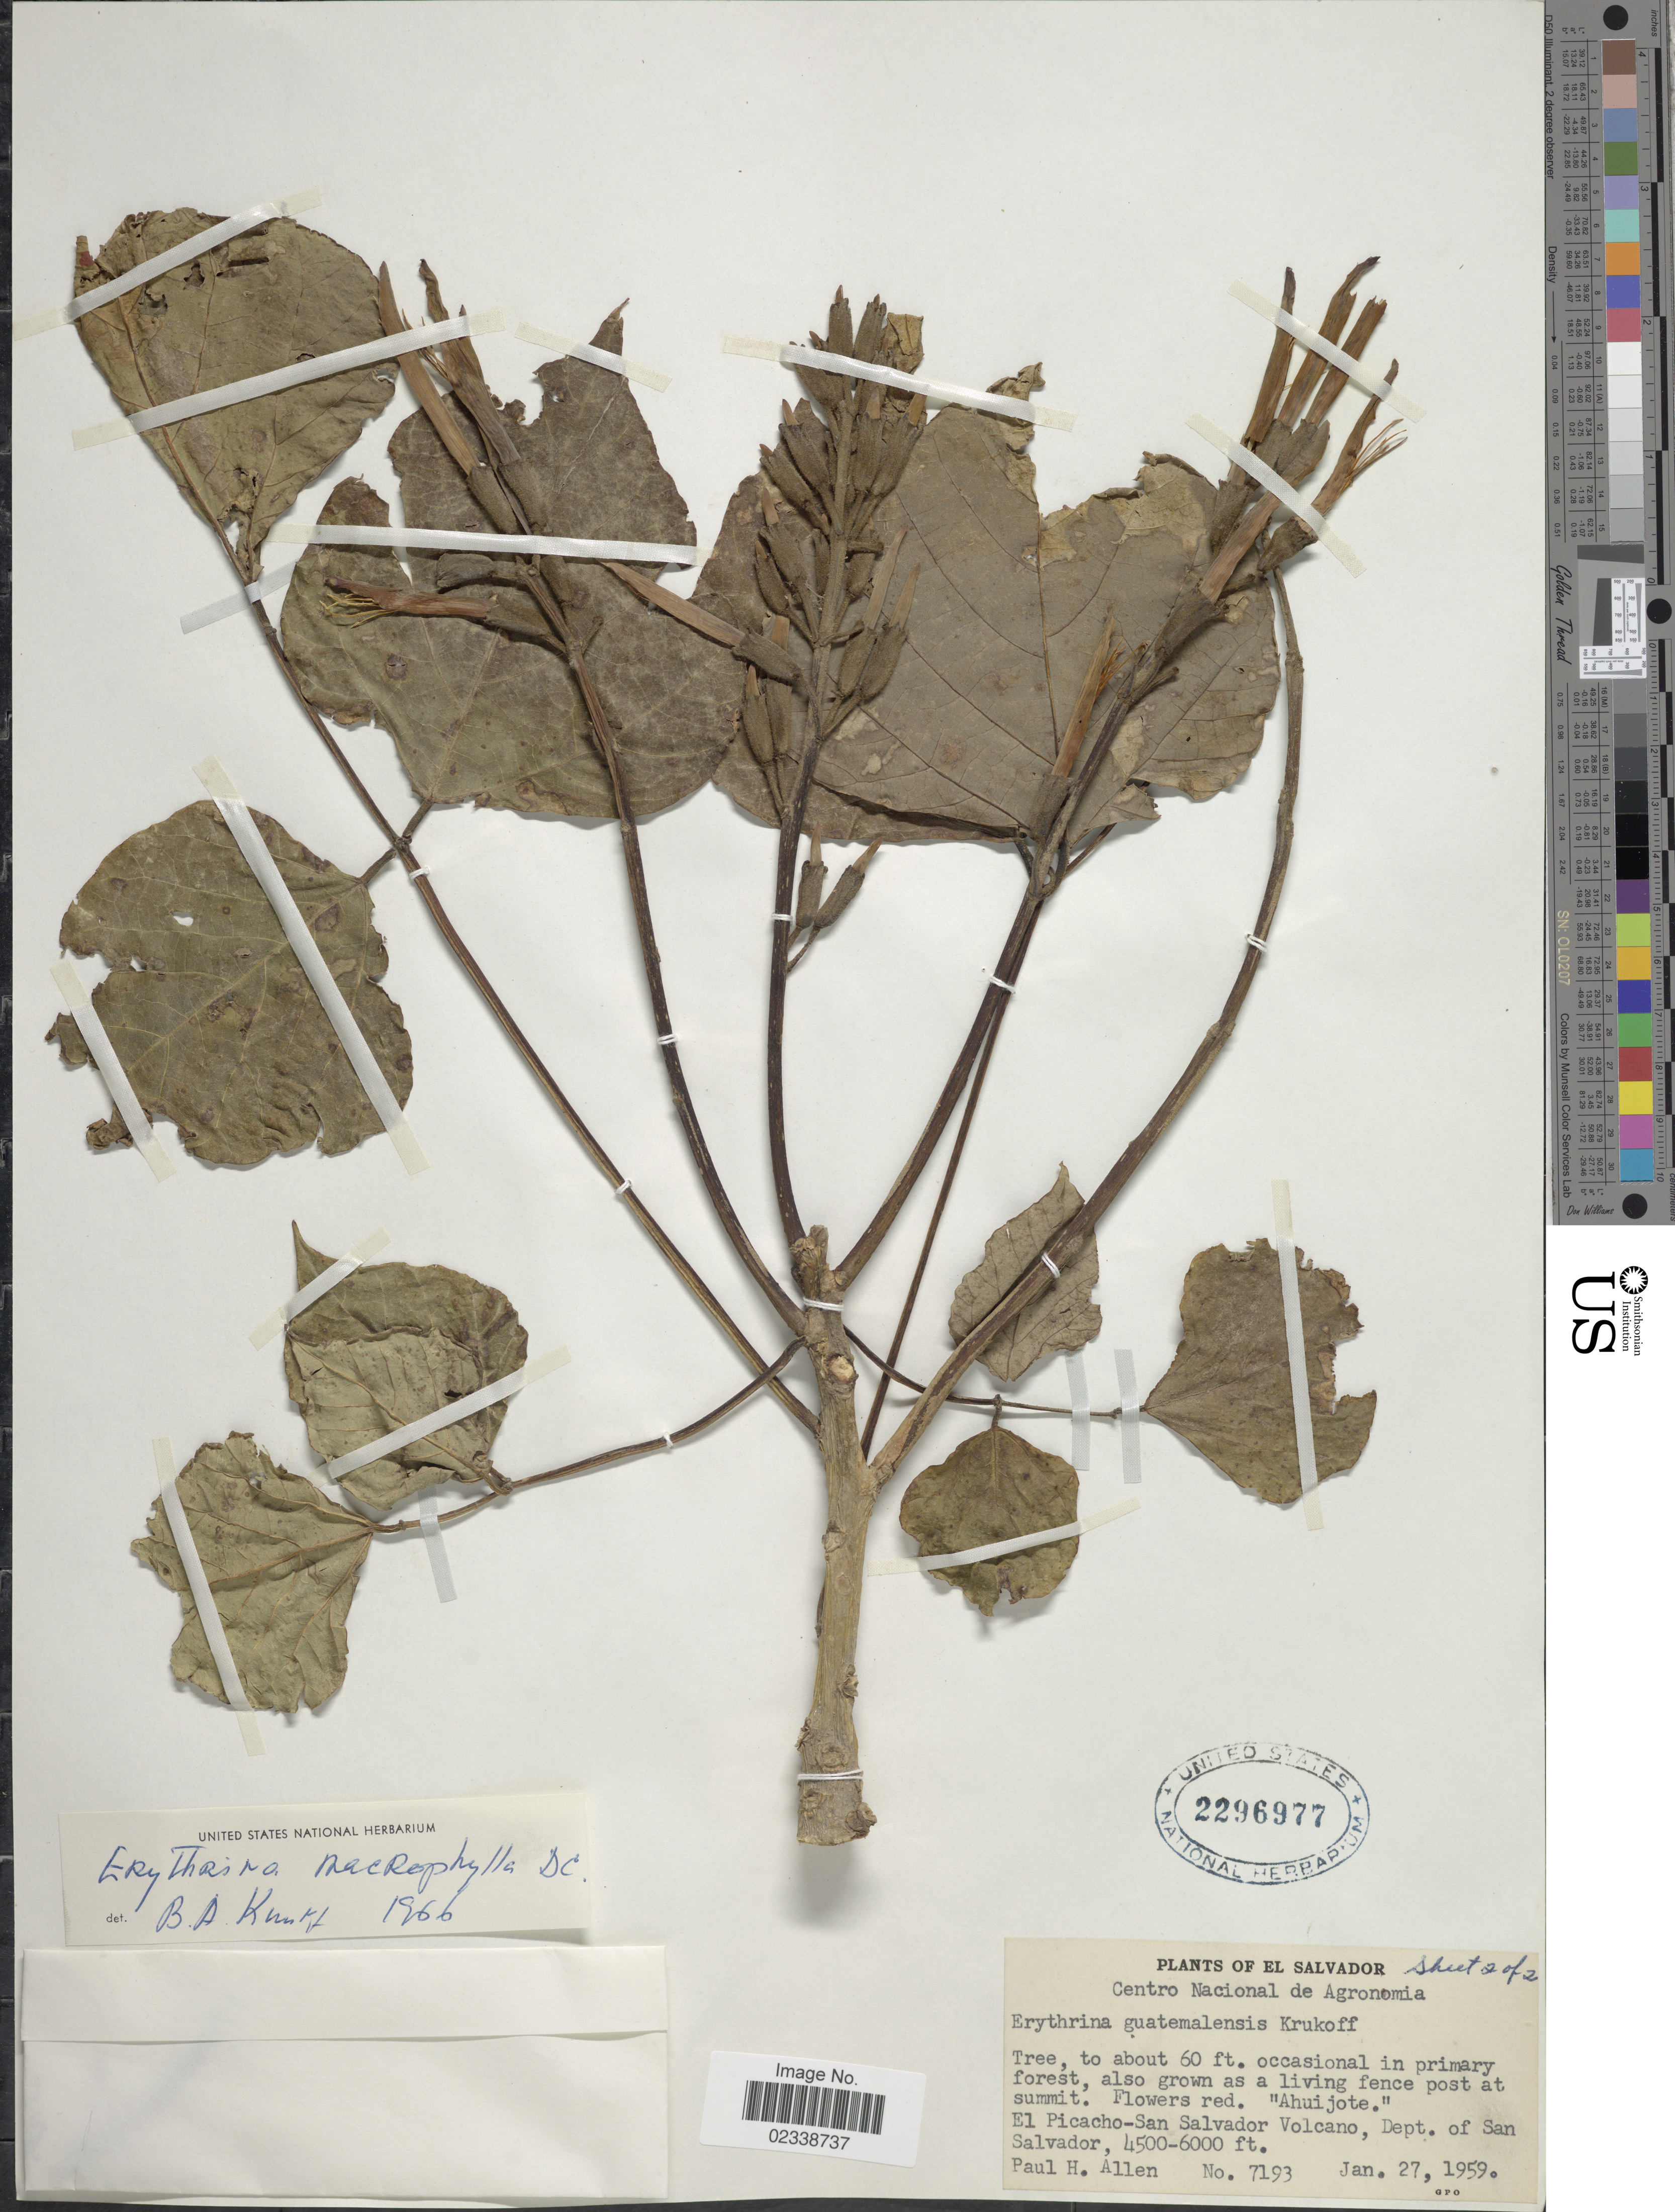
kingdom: Plantae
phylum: Tracheophyta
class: Magnoliopsida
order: Fabales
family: Fabaceae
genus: Erythrina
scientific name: Erythrina macrophylla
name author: DC.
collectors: P. H. Allen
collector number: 7193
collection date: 1959-01-27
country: El Salvador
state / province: San Salvador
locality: El Picacho-San Salvador Volcano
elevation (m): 1372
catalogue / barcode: US 2296977